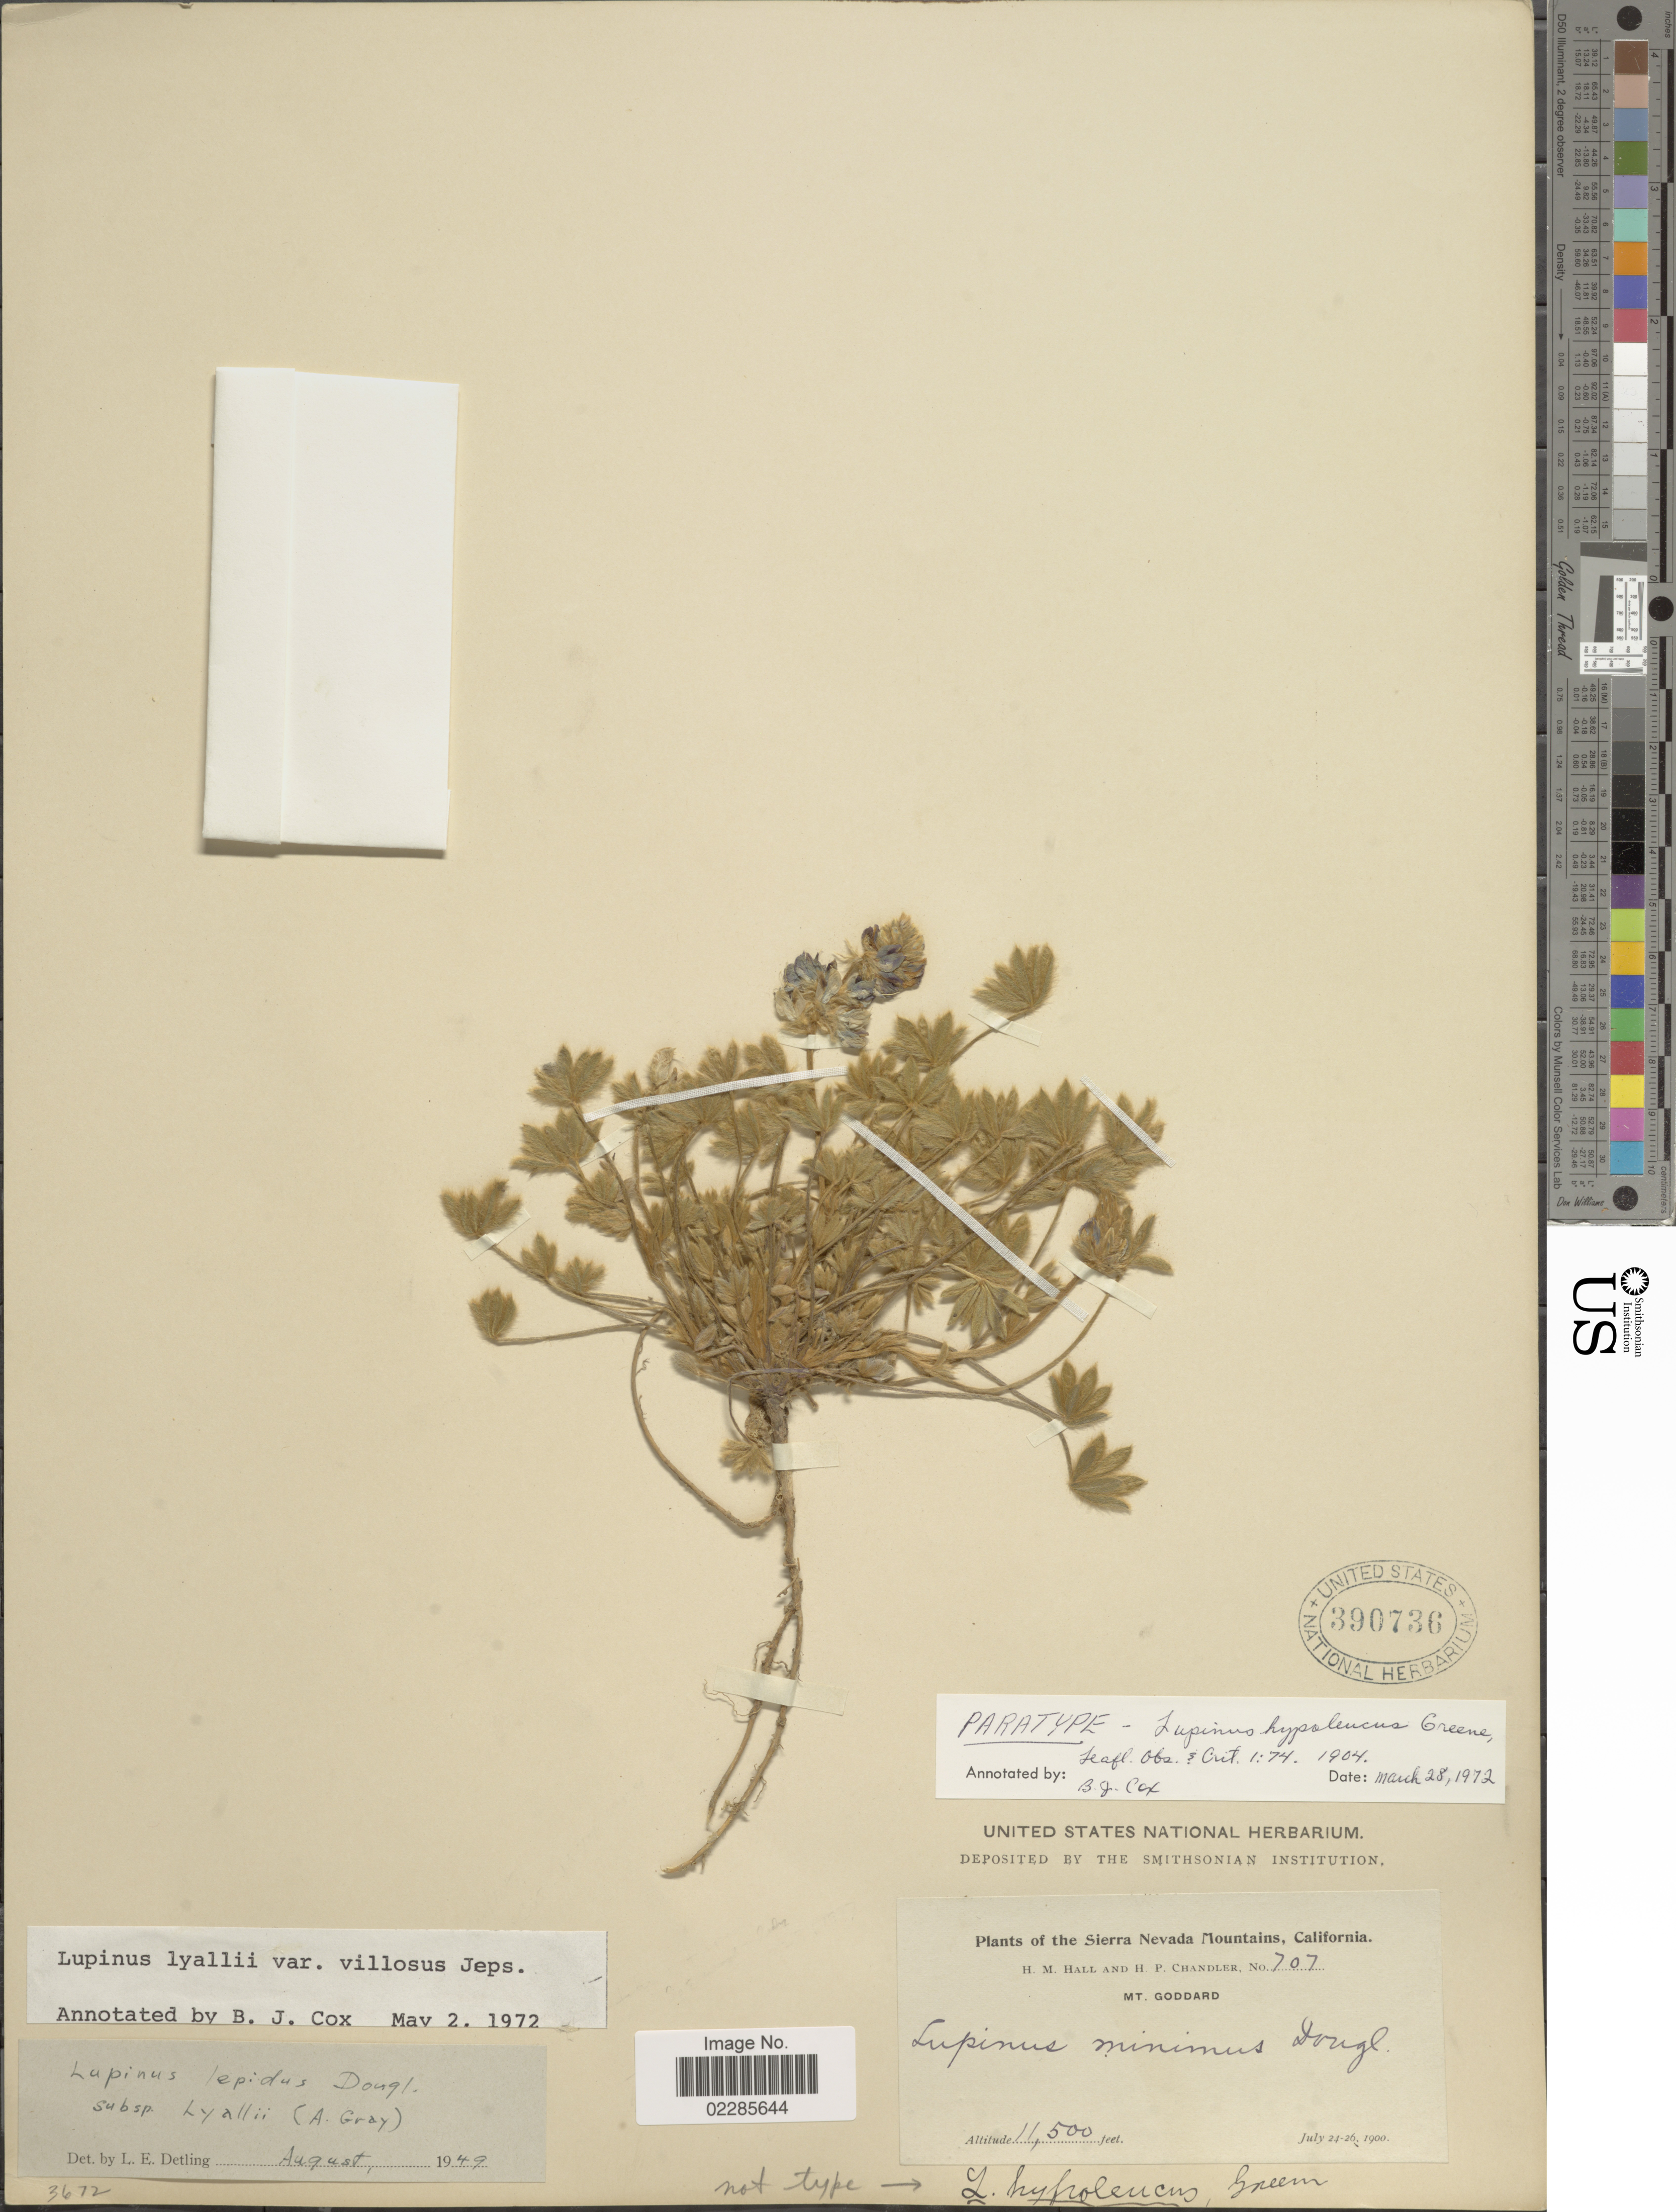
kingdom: Plantae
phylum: Tracheophyta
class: Magnoliopsida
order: Fabales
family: Fabaceae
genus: Lupinus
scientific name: Lupinus lyallii var. villosus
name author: Jeps.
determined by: Cox, B. J.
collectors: H. M. Hall & H. Chandler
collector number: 707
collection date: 1900-07-24/1900-07-26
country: United States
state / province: California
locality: The Sierra Nevada Mountains, Mt Goddard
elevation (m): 3505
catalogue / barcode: US 390736